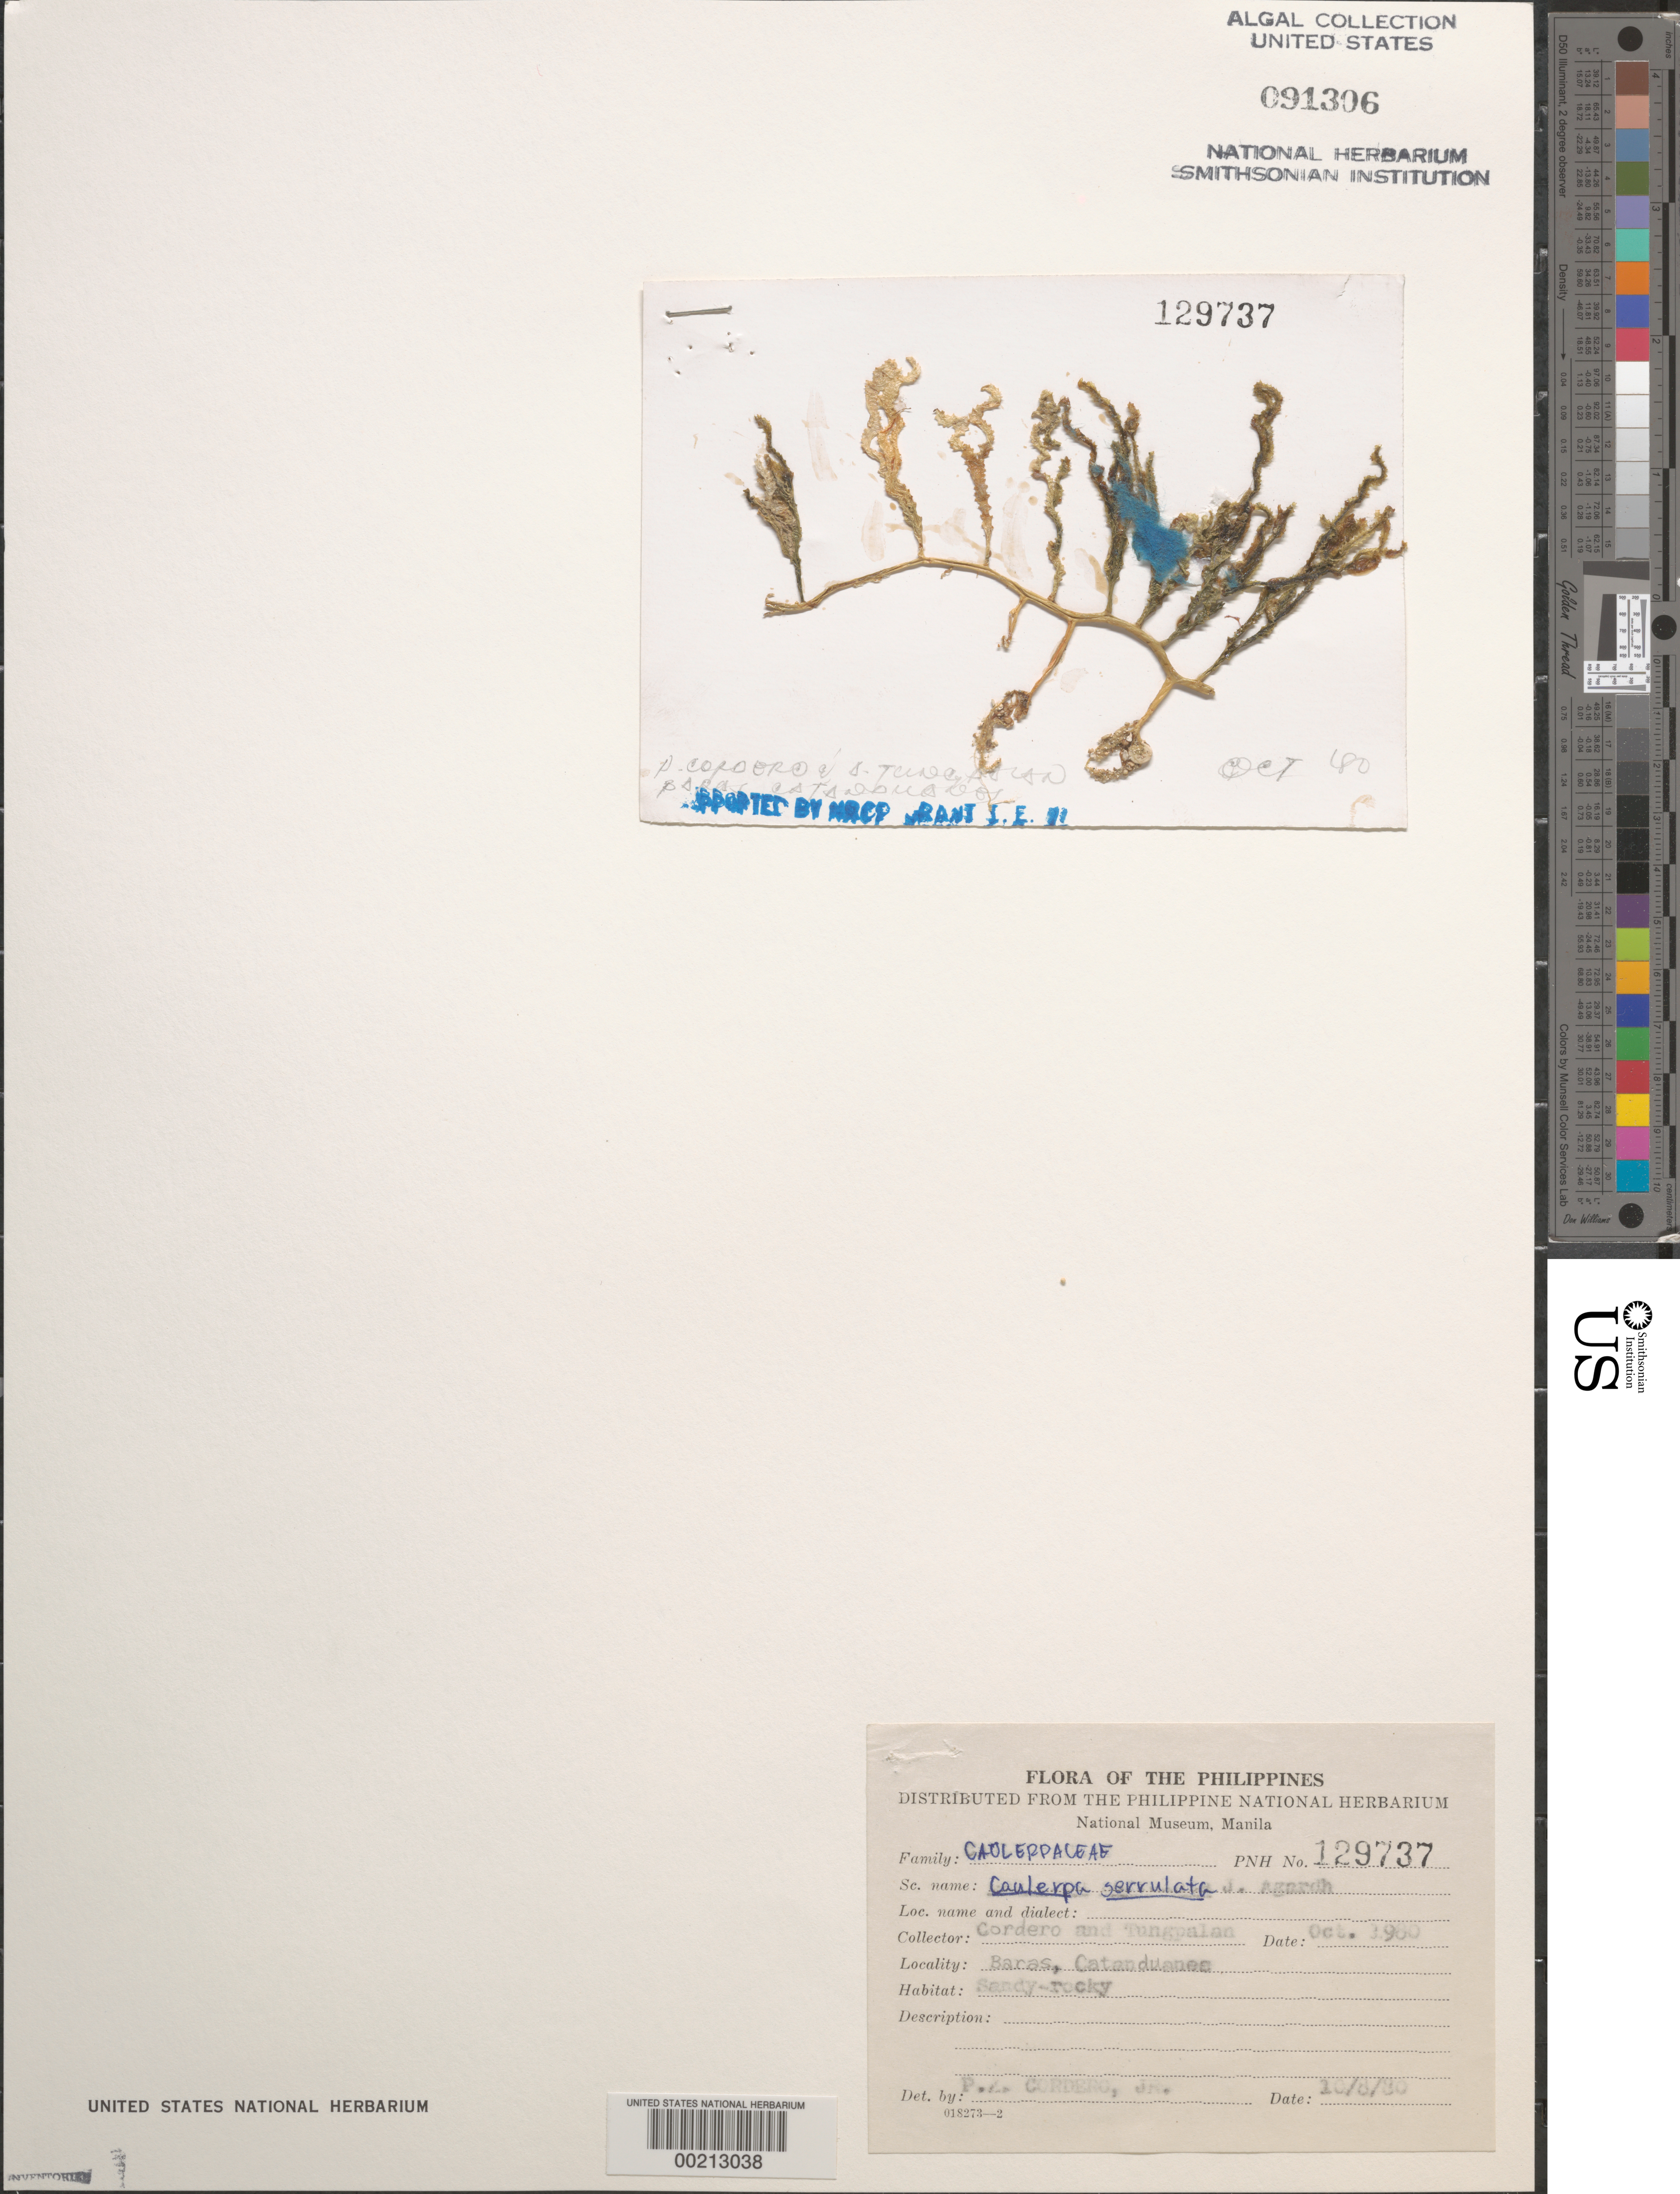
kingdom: Plantae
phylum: Chlorophyta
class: Ulvophyceae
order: Bryopsidales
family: Caulerpaceae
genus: Caulerpa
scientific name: Caulerpa serrulata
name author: (Forssk.) J. Agardh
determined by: Cordero, P. A., Jr.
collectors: P. A. Cordero & A. Tungpalan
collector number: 129737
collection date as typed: Oct 1980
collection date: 1980-10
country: Philippines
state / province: Bicol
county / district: Catanduanes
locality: Baras, catanduanes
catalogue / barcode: US 91306